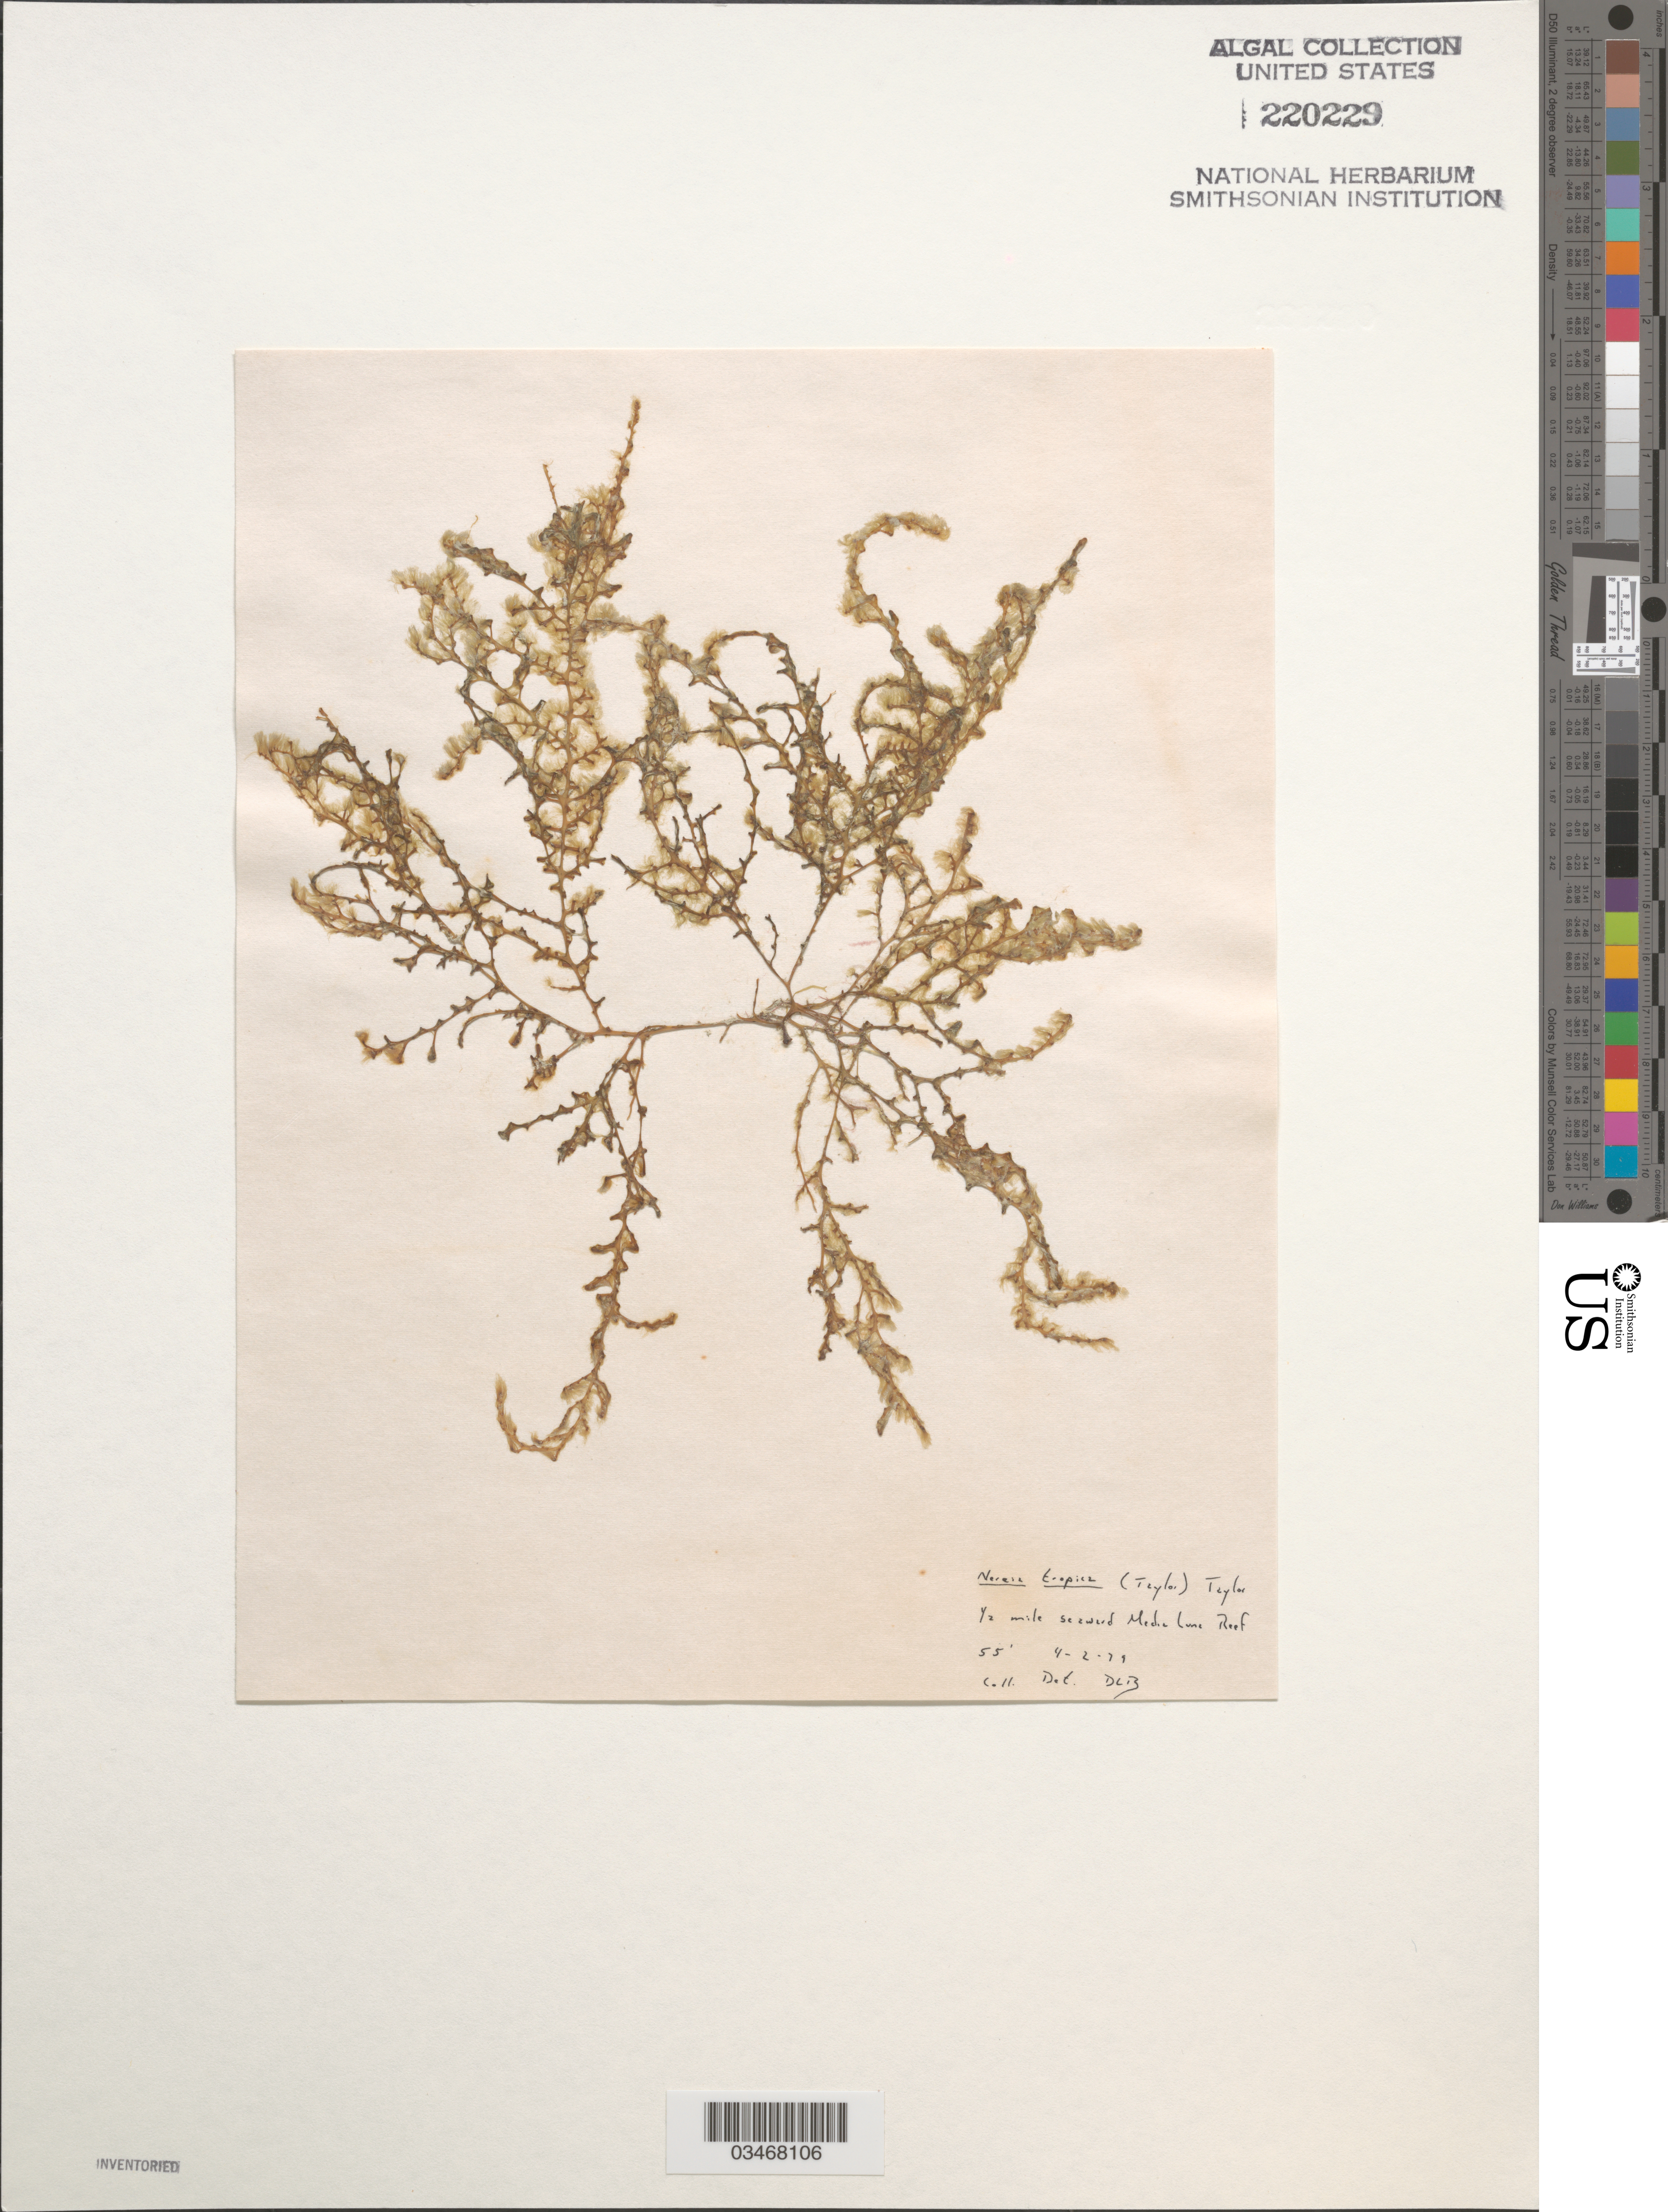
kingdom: Chromista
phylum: Ochrophyta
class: Phaeophyceae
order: Sporochnales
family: Sporochnaceae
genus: Nereia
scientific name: Nereia tropica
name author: (W.R. Taylor) W.R. Taylor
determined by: Ballantine, D. L.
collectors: D.L. Ballantine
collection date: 1979-04-02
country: Puerto Rico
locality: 1/2 mile seaward Media Luna Reef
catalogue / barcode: US 220229